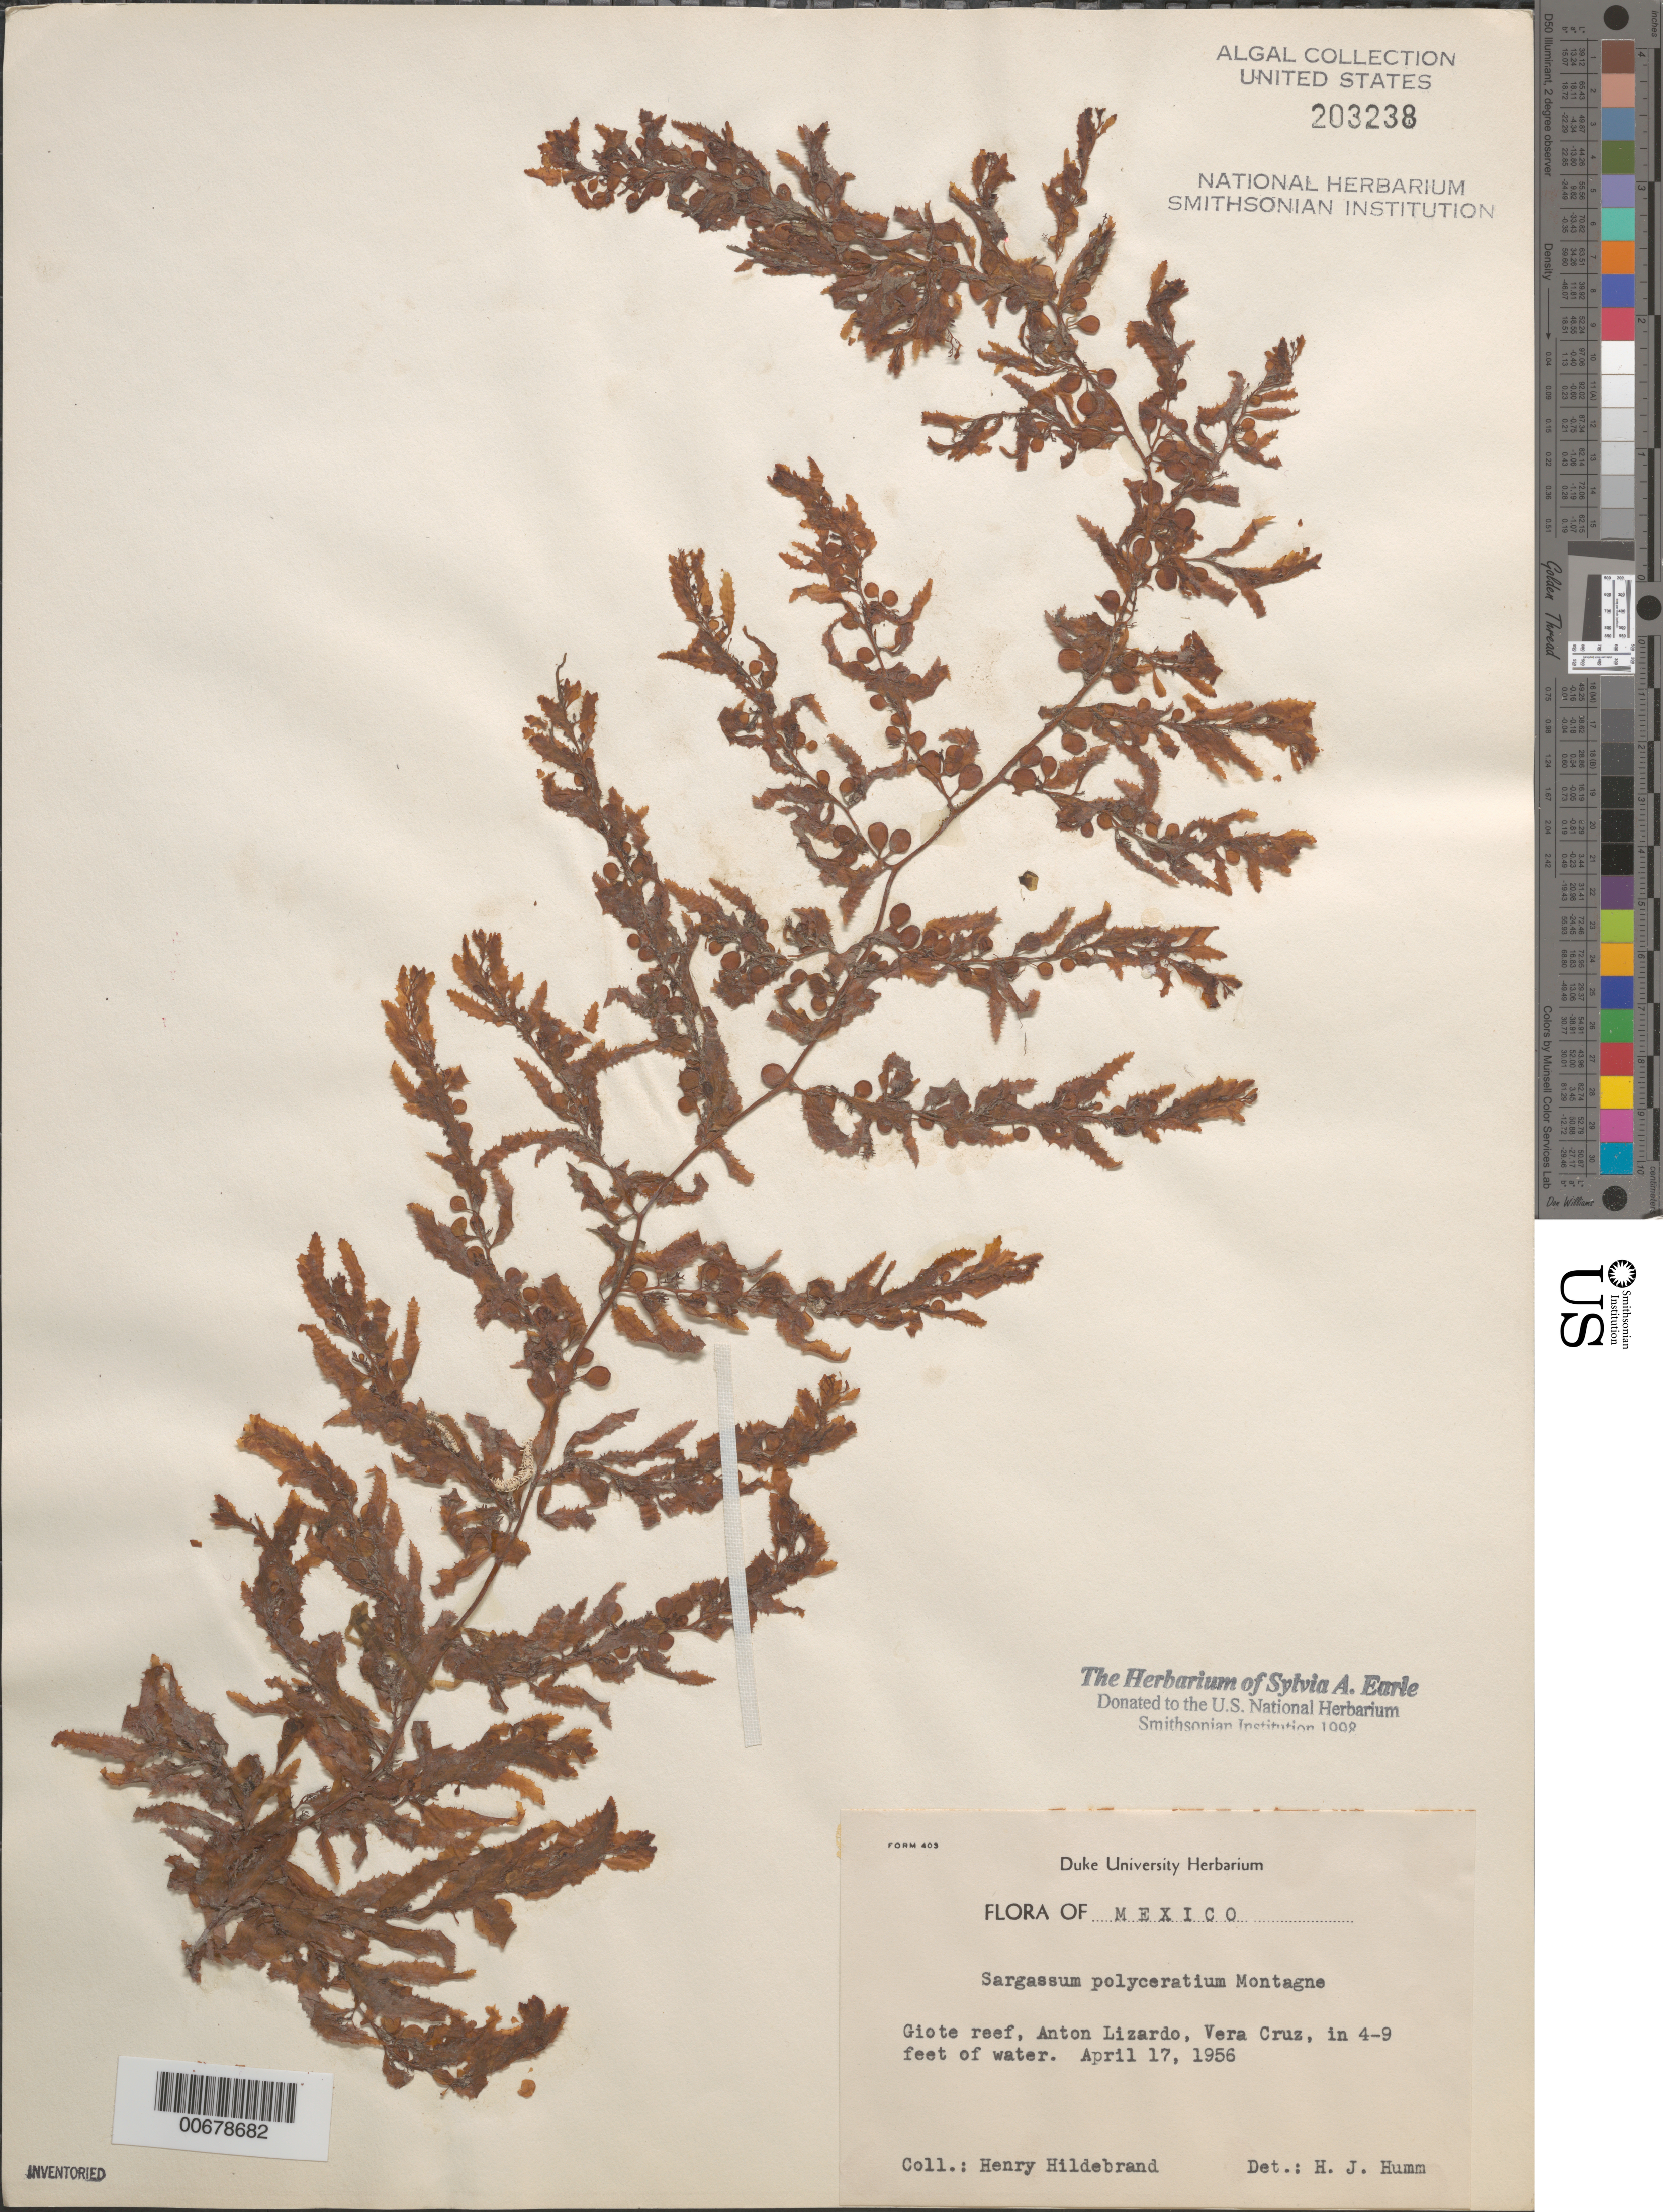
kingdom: Chromista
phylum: Ochrophyta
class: Phaeophyceae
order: Fucales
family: Sargassaceae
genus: Sargassum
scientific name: Sargassum polyceratium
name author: Mont.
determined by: Humm, Harold J.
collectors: H. Hildebrand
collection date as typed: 17 Apr 1956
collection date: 1956-04-17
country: Mexico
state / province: Veracruz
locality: Giote Reef, Anton Lizardo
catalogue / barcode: US 203238